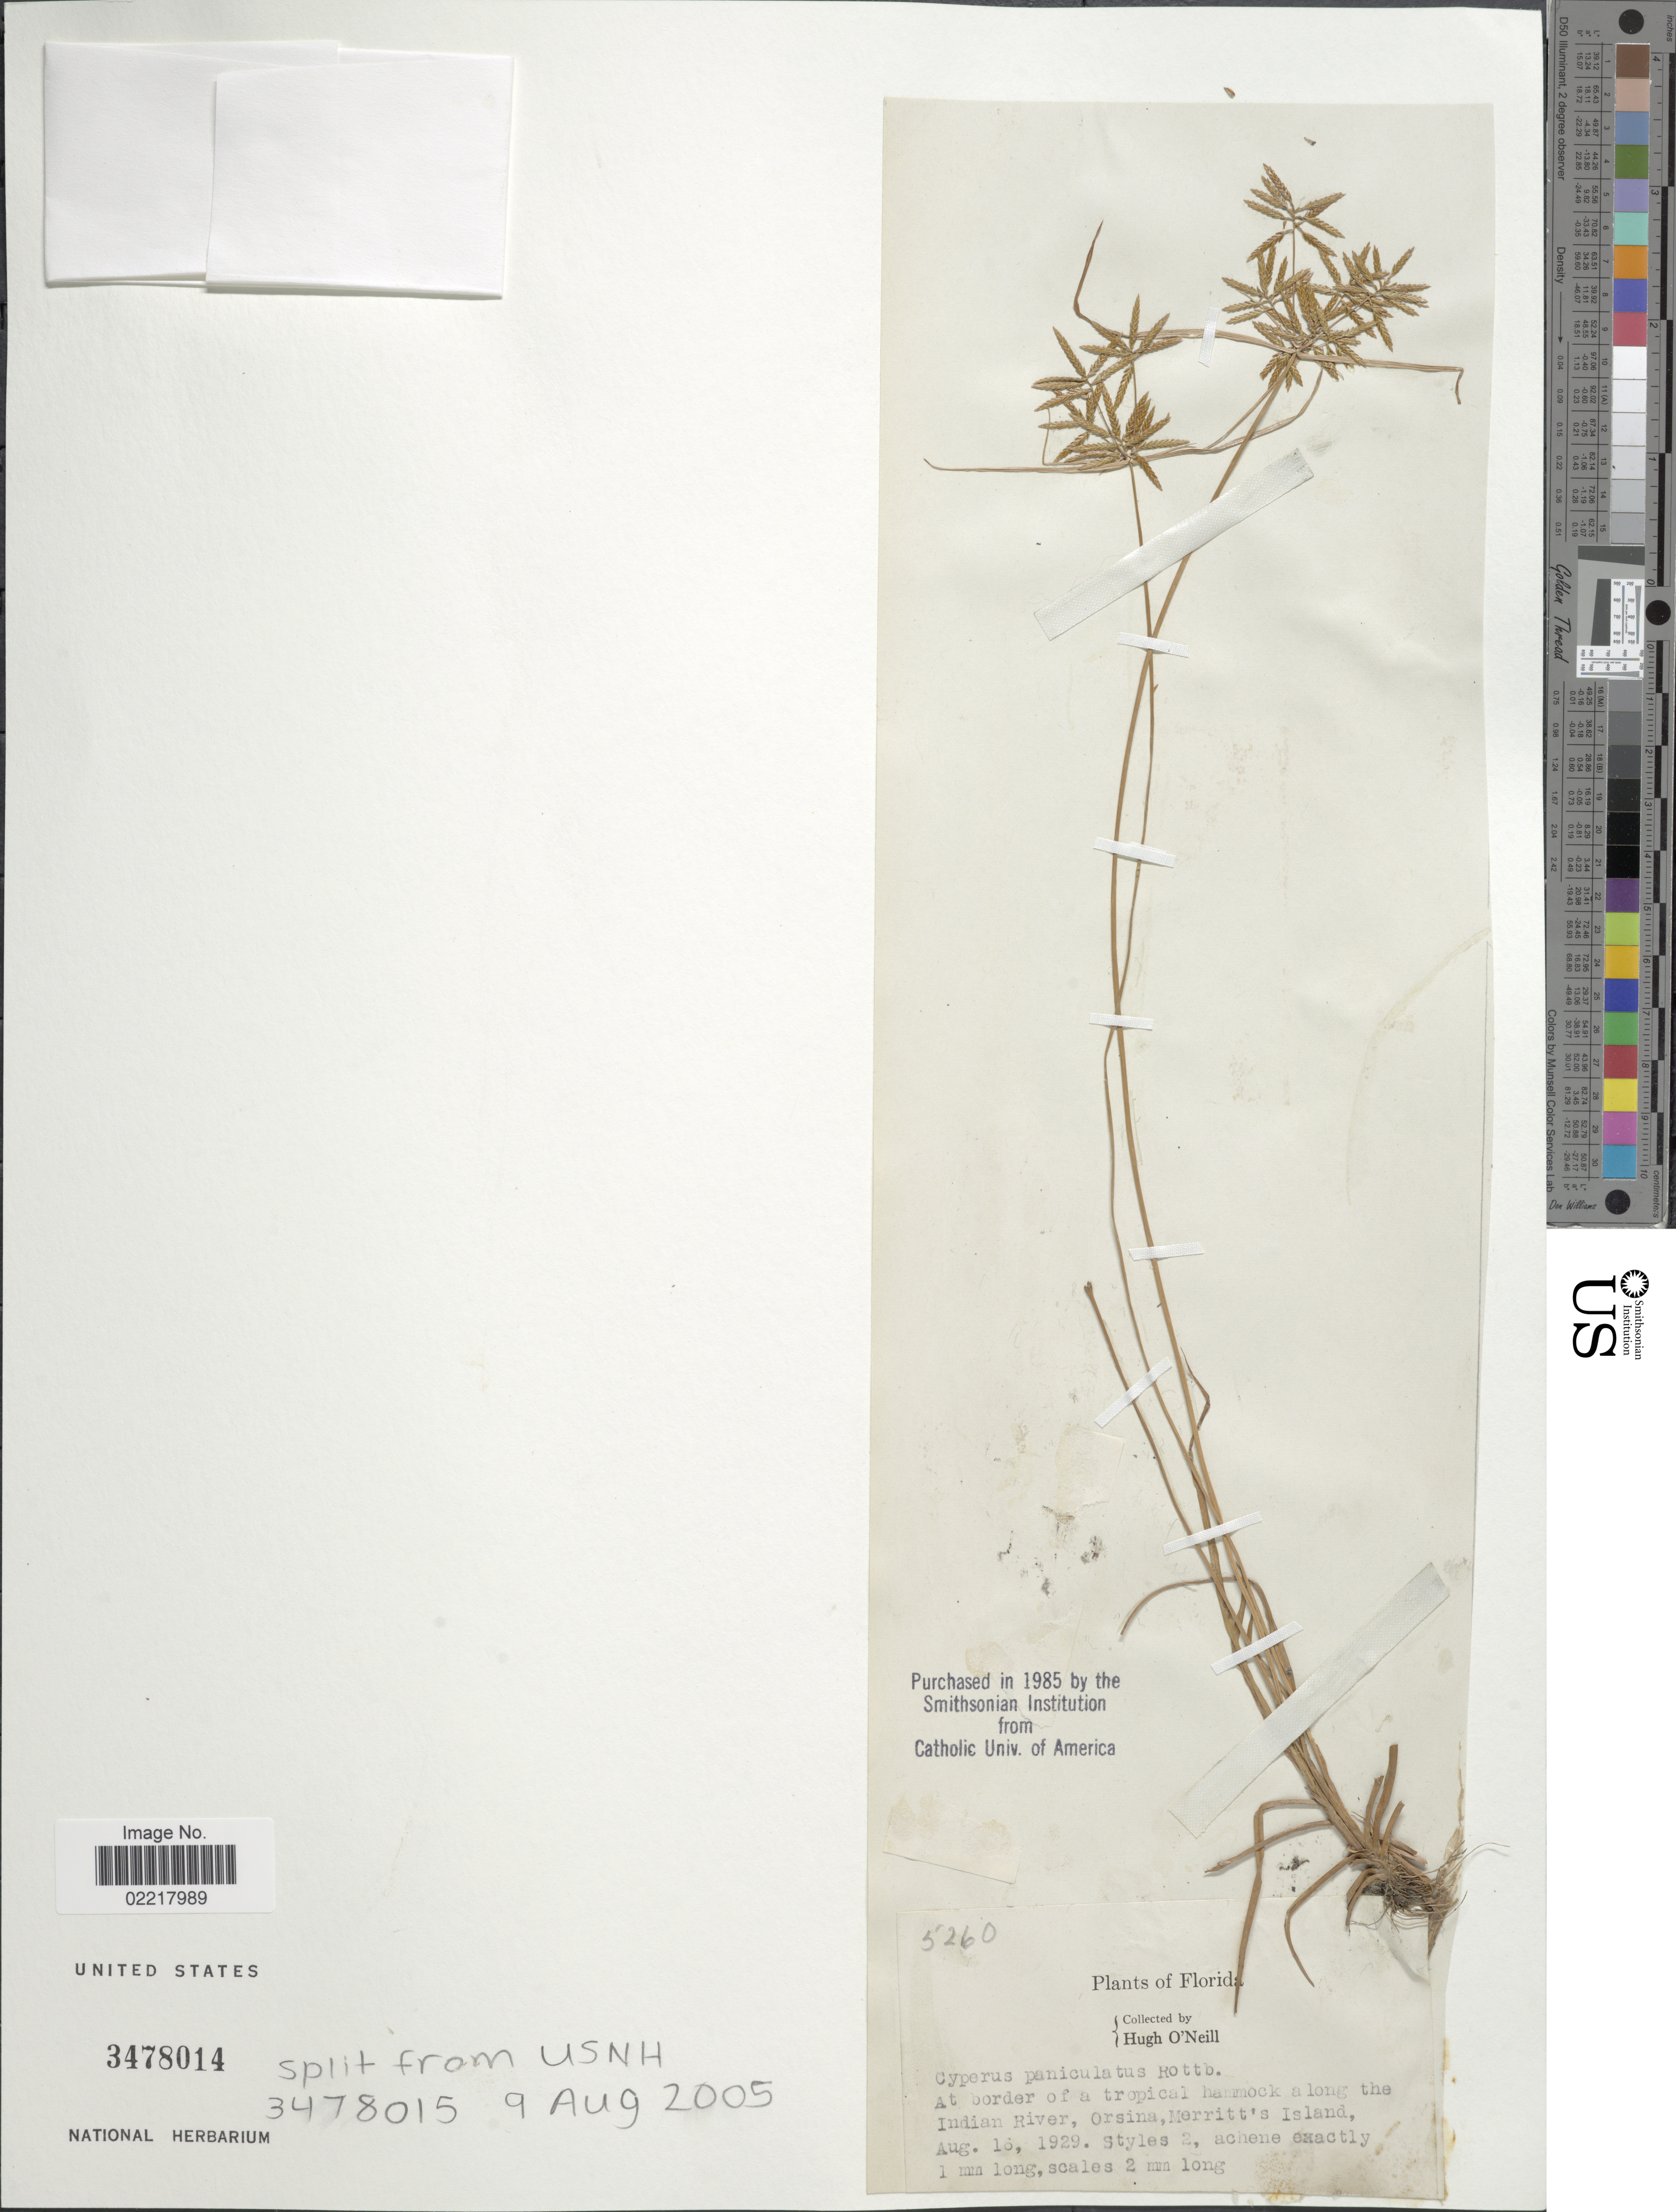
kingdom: Plantae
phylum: Tracheophyta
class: Liliopsida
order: Poales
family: Cyperaceae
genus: Cyperus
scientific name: Cyperus polystachyos var. texensis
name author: (Torr.) Fernald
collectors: H. O'Neill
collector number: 5260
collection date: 1929-08-16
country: United States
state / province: Florida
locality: At border of a tropical hammock a long the Indian River, Orsine, Merrott's Island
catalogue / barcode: US 3478014